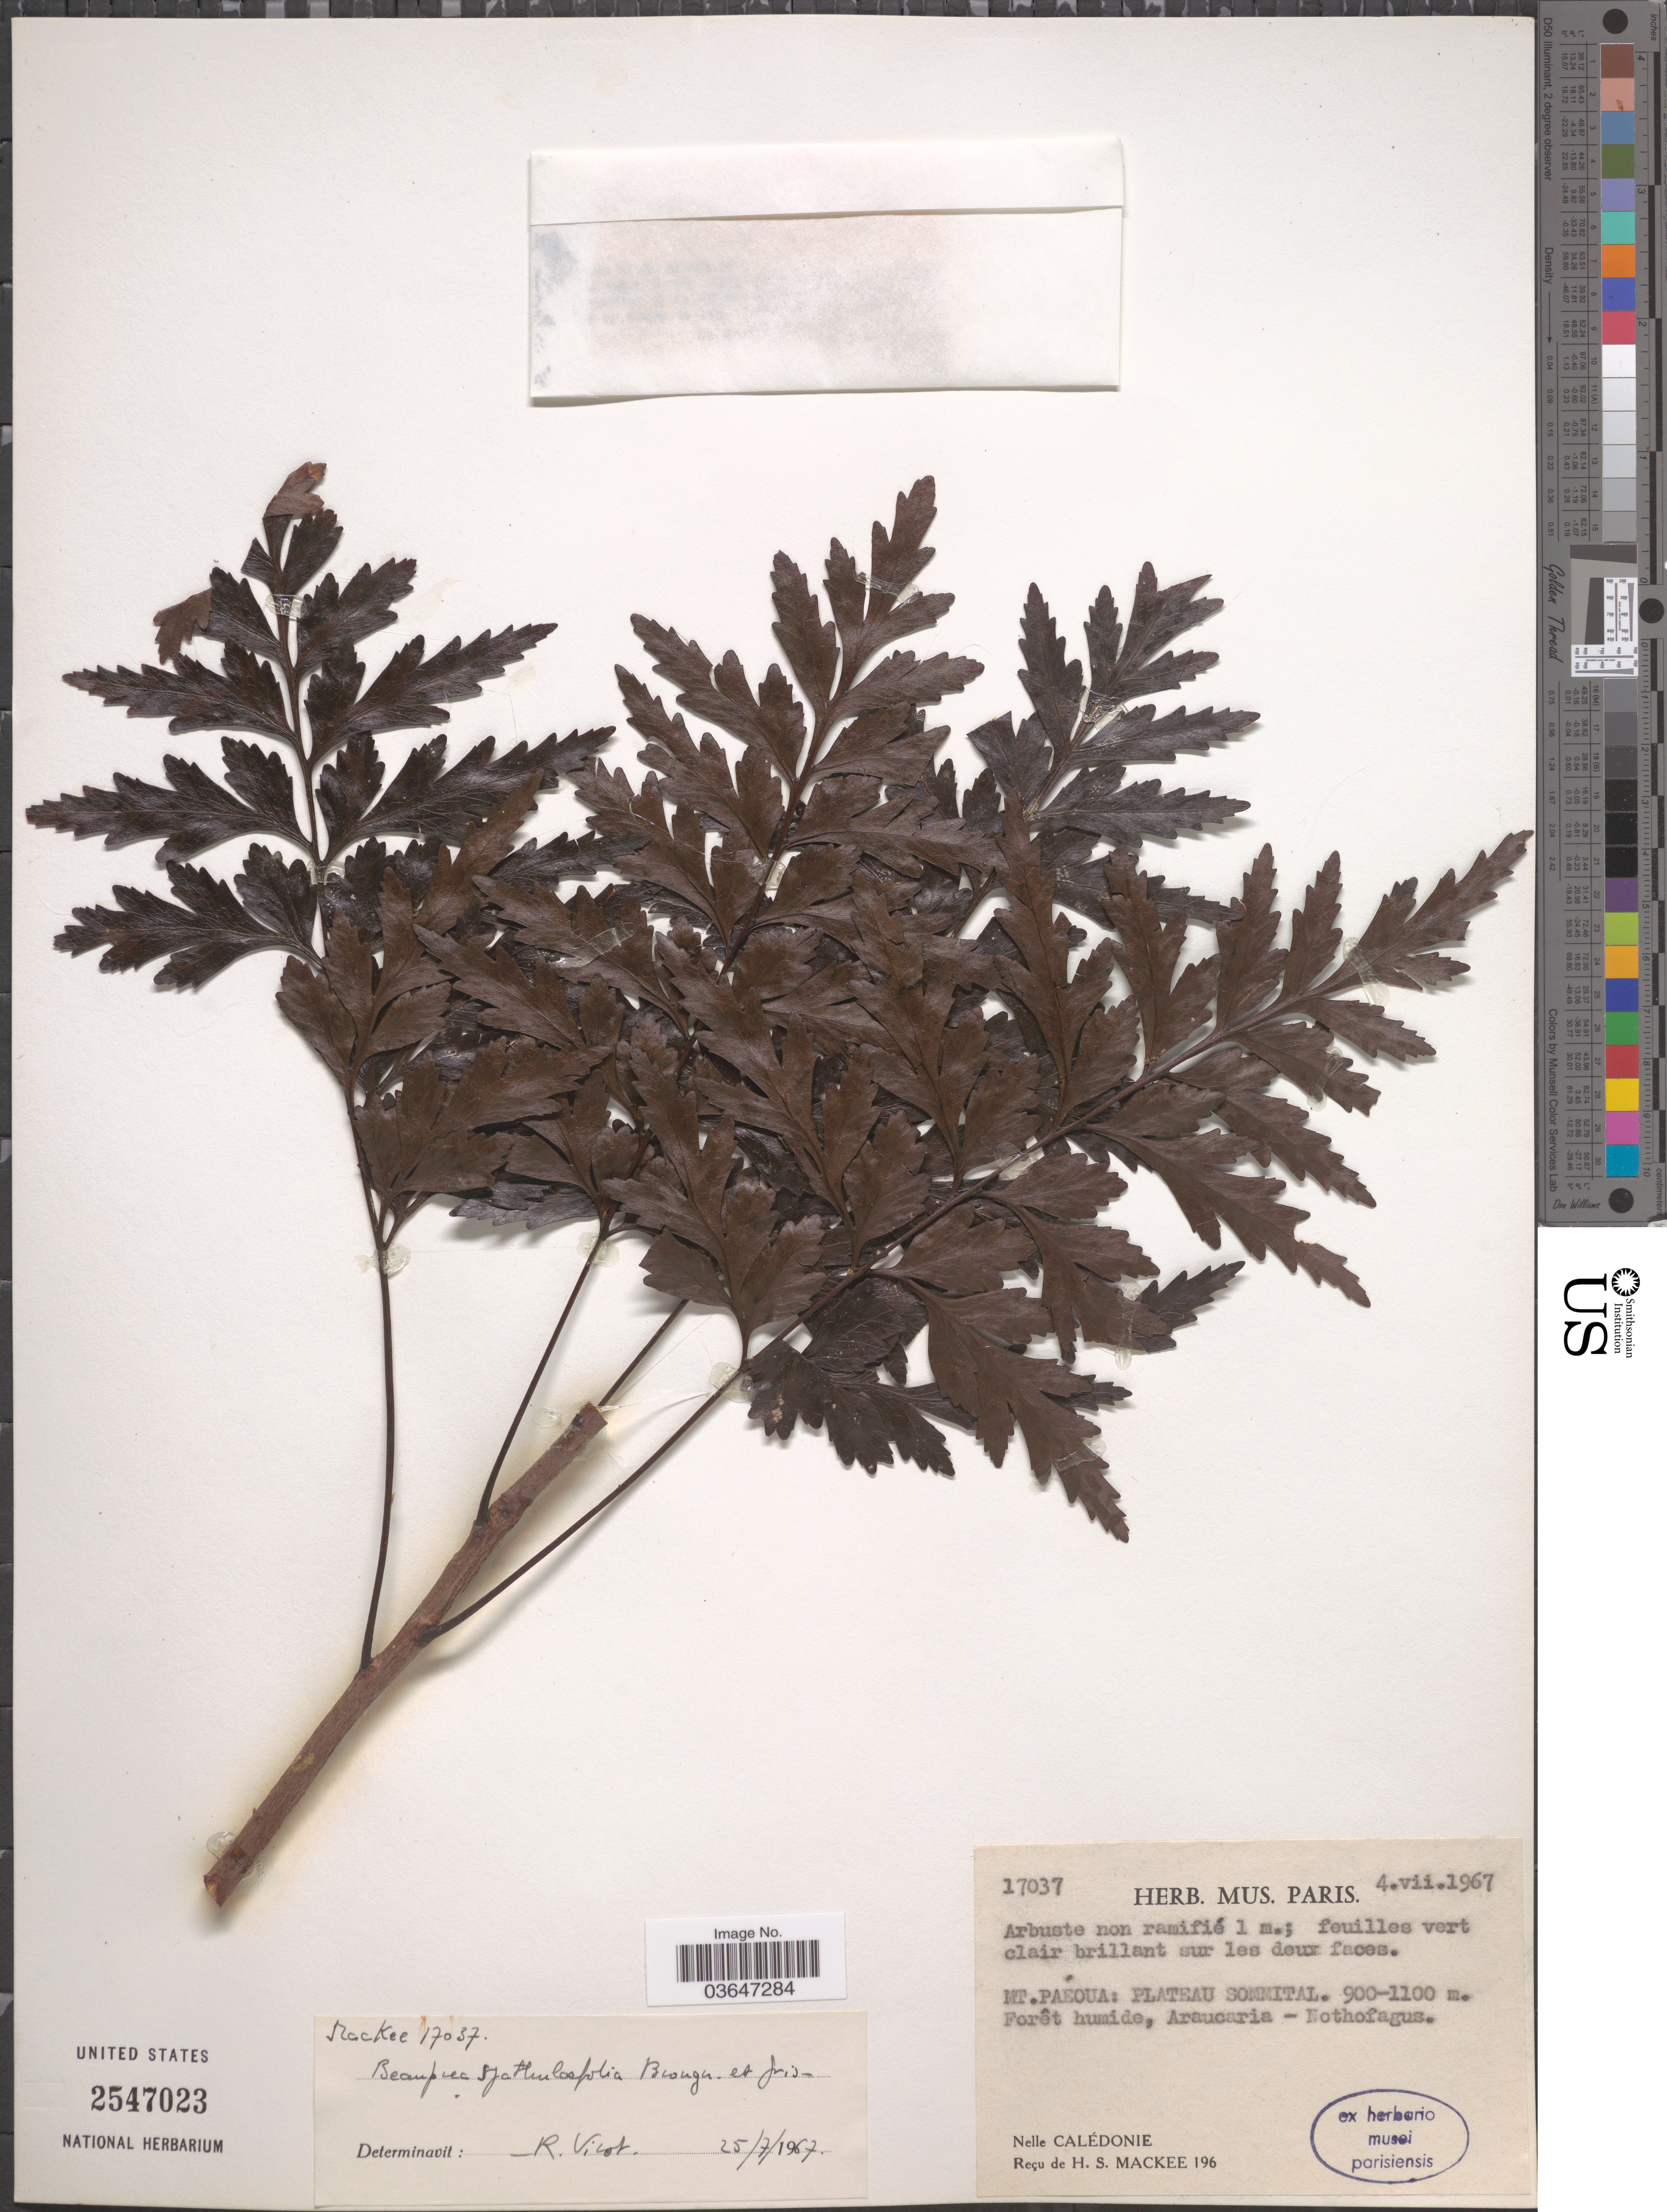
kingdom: Plantae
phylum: Tracheophyta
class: Magnoliopsida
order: Proteales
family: Proteaceae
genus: Beauprea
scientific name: Beauprea spathulifolia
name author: Brongn. & Gris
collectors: H. Mackee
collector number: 17037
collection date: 1967-07-04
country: New Caledonia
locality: Mt. Paéoua: Plateau Sommital.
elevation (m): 900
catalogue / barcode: US 2547023